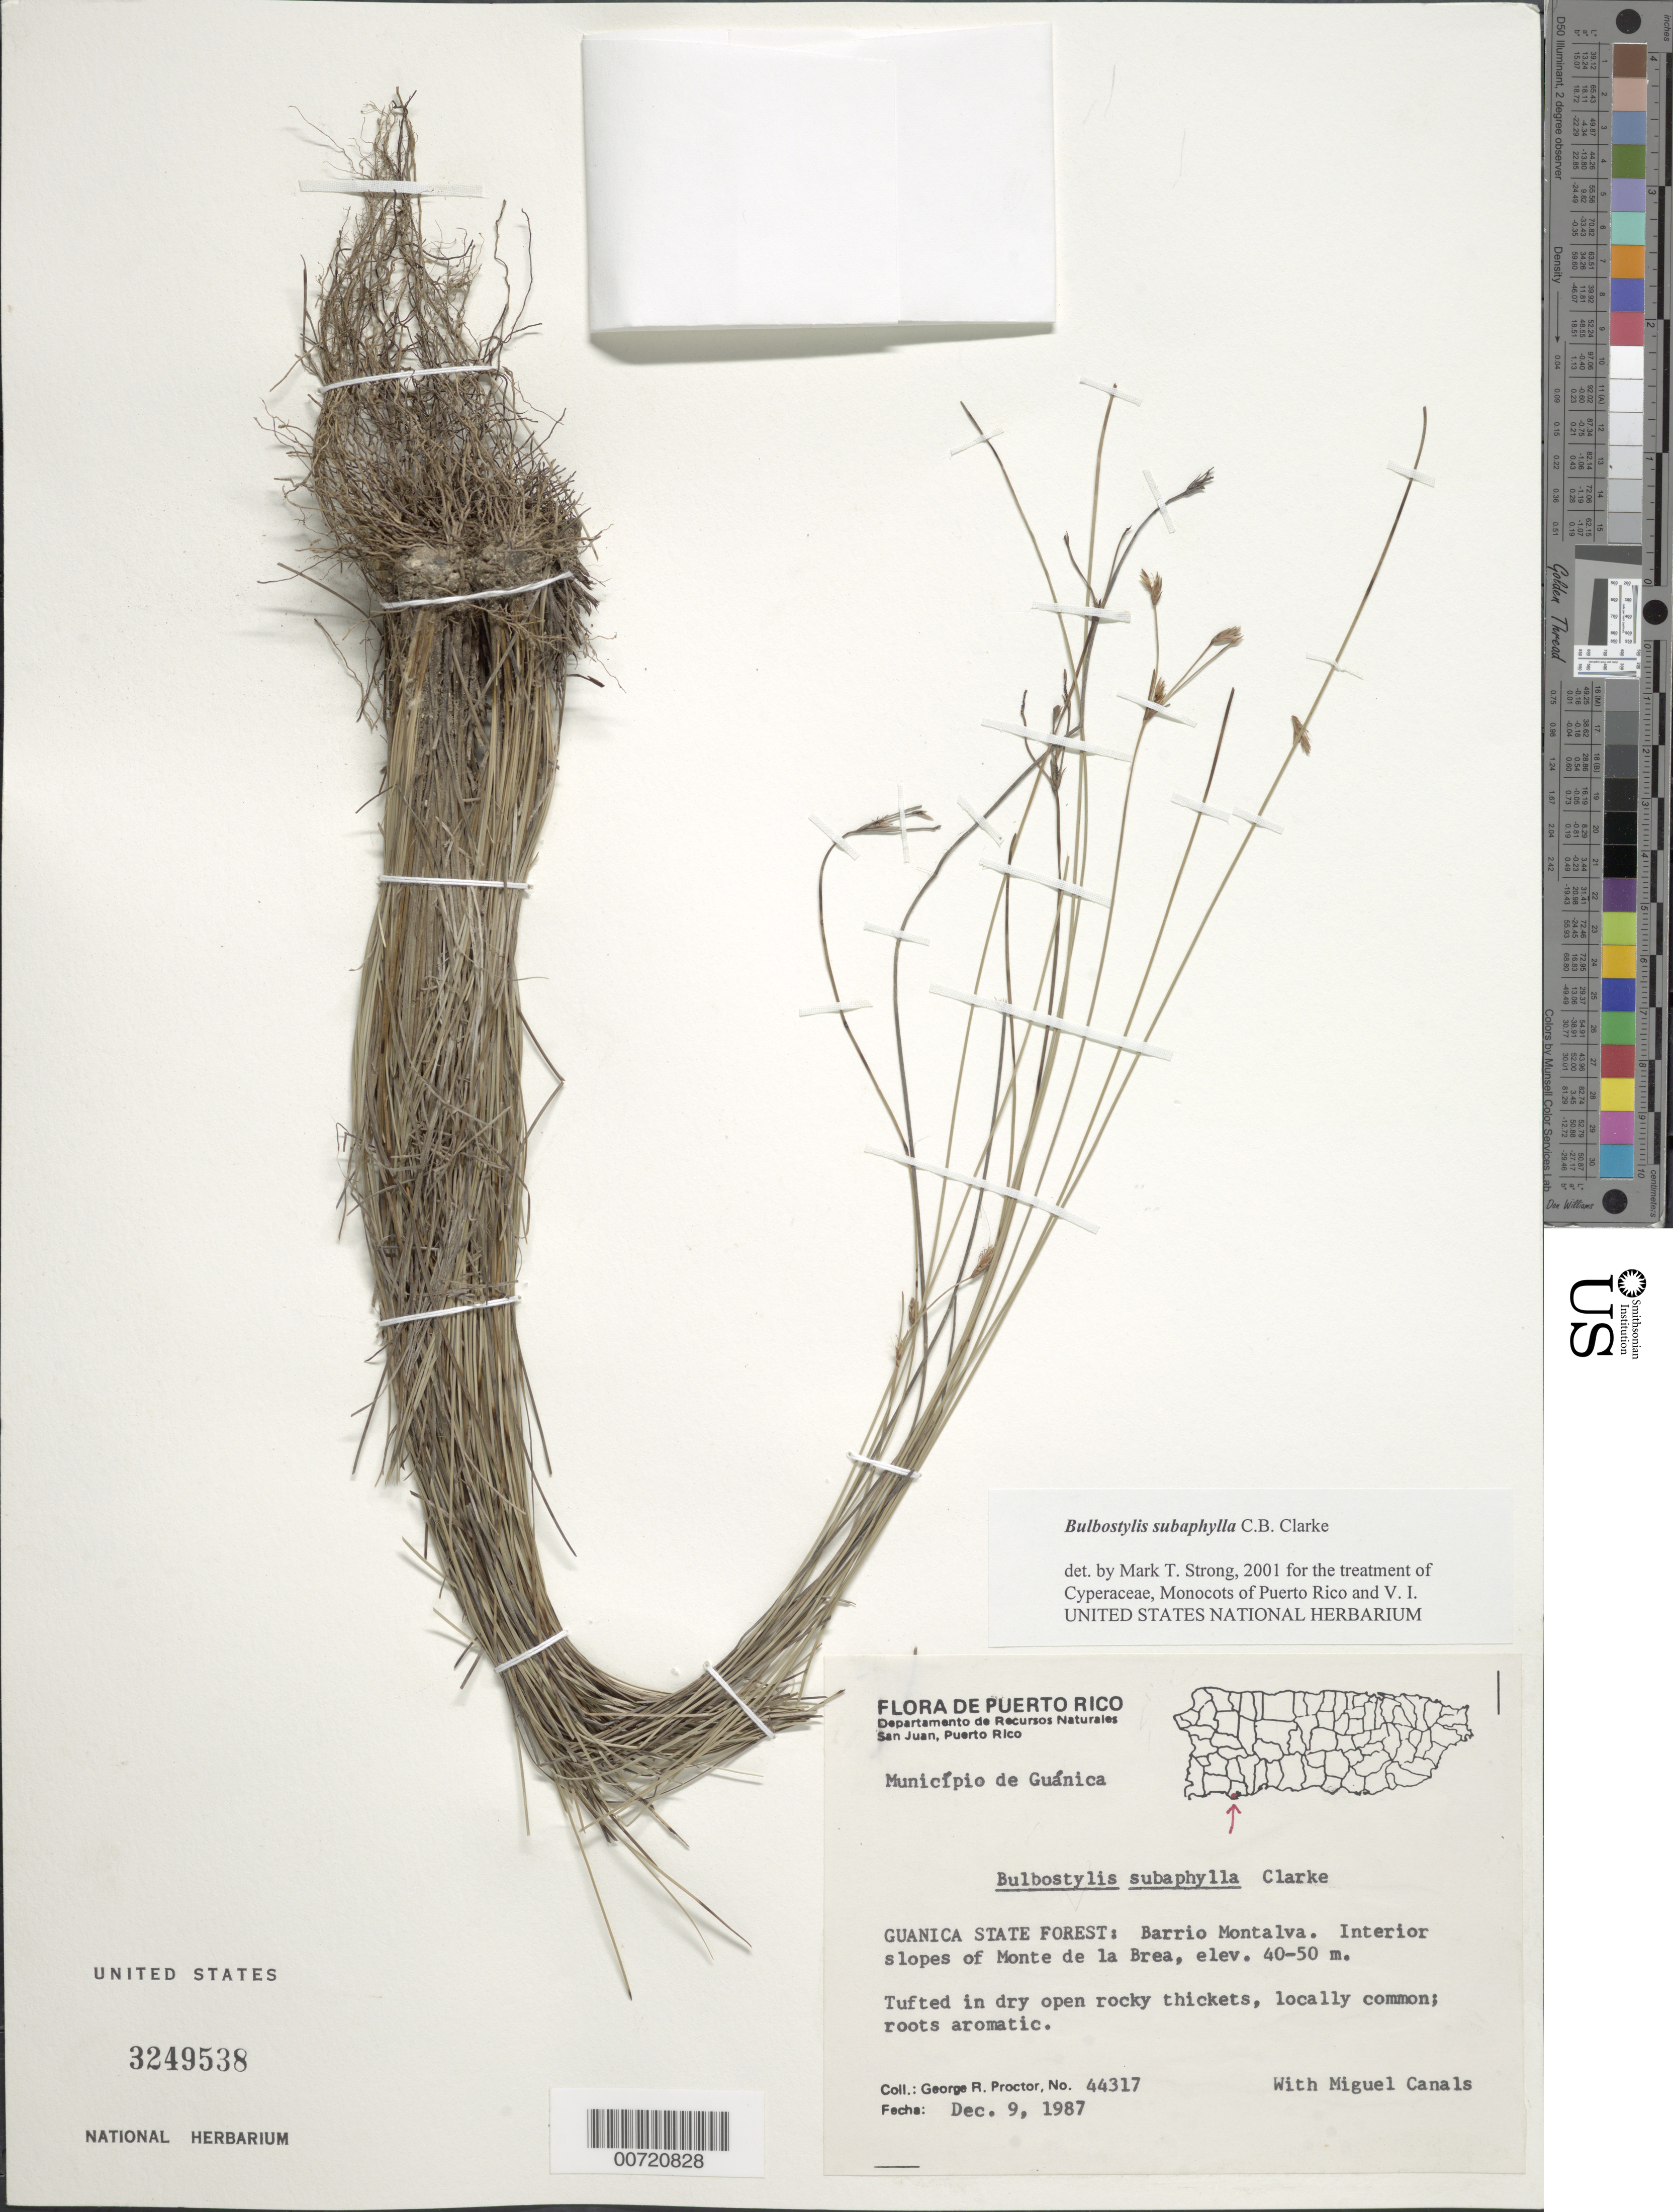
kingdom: Plantae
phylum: Tracheophyta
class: Liliopsida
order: Poales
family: Cyperaceae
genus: Bulbostylis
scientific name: Bulbostylis subaphylla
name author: C.B. Clarke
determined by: Strong, M. T., (US), Smithsonian Institution - National Museum of Natural History (UNITED STATES)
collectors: G. R. Proctor & M. Canals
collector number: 44317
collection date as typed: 09 Dec 1987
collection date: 1987-12-09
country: Puerto Rico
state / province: Guánica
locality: Guánica: Guanica State Forest, Barrio Montalva, interior slopes of Monte de la Brea.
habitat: In dry open rocky thickets.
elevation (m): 40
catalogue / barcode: US 3249538